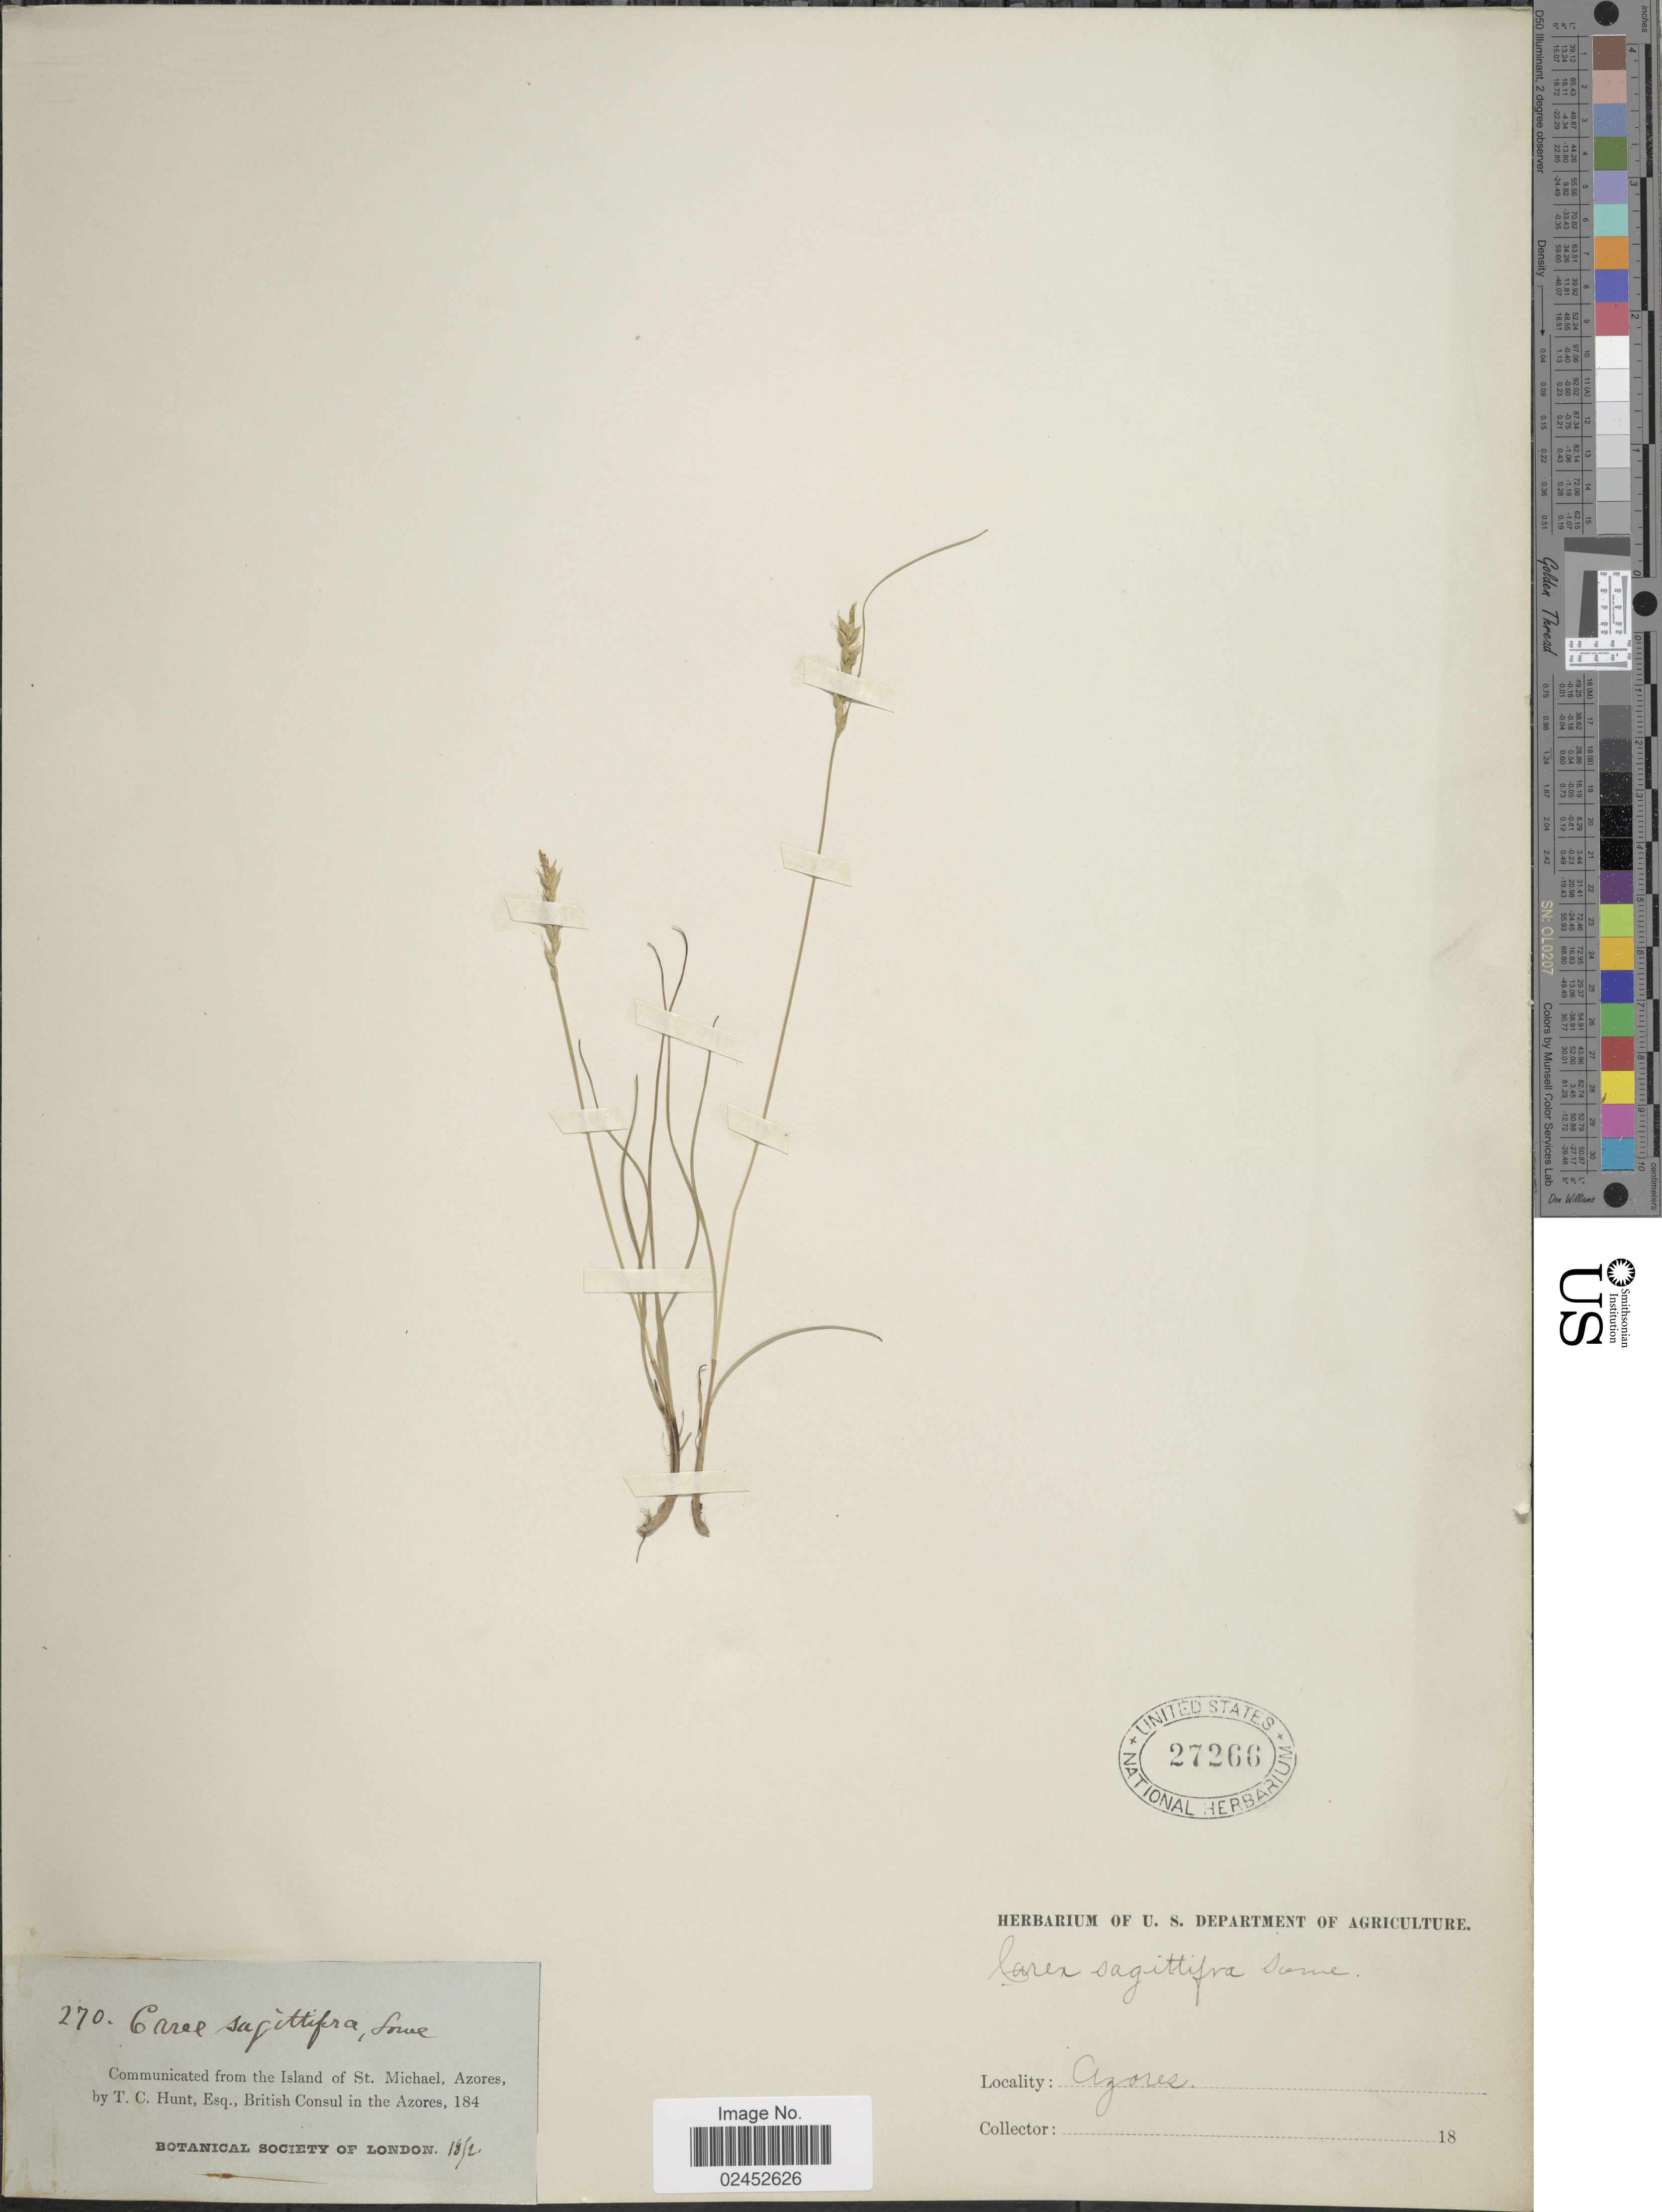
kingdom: Plantae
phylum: Tracheophyta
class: Liliopsida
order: Poales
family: Cyperaceae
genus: Carex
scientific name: Carex peregrina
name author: Link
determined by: Strong, Mark T., (BOT), Smithsonian Institution - National Museum of Natural History (UNITED STATES)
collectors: Botanical Society of London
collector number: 270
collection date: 1872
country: Portugal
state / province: Azores (Aut. Reg.)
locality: The Island of st. Michael [unsure placement]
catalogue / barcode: US 27266